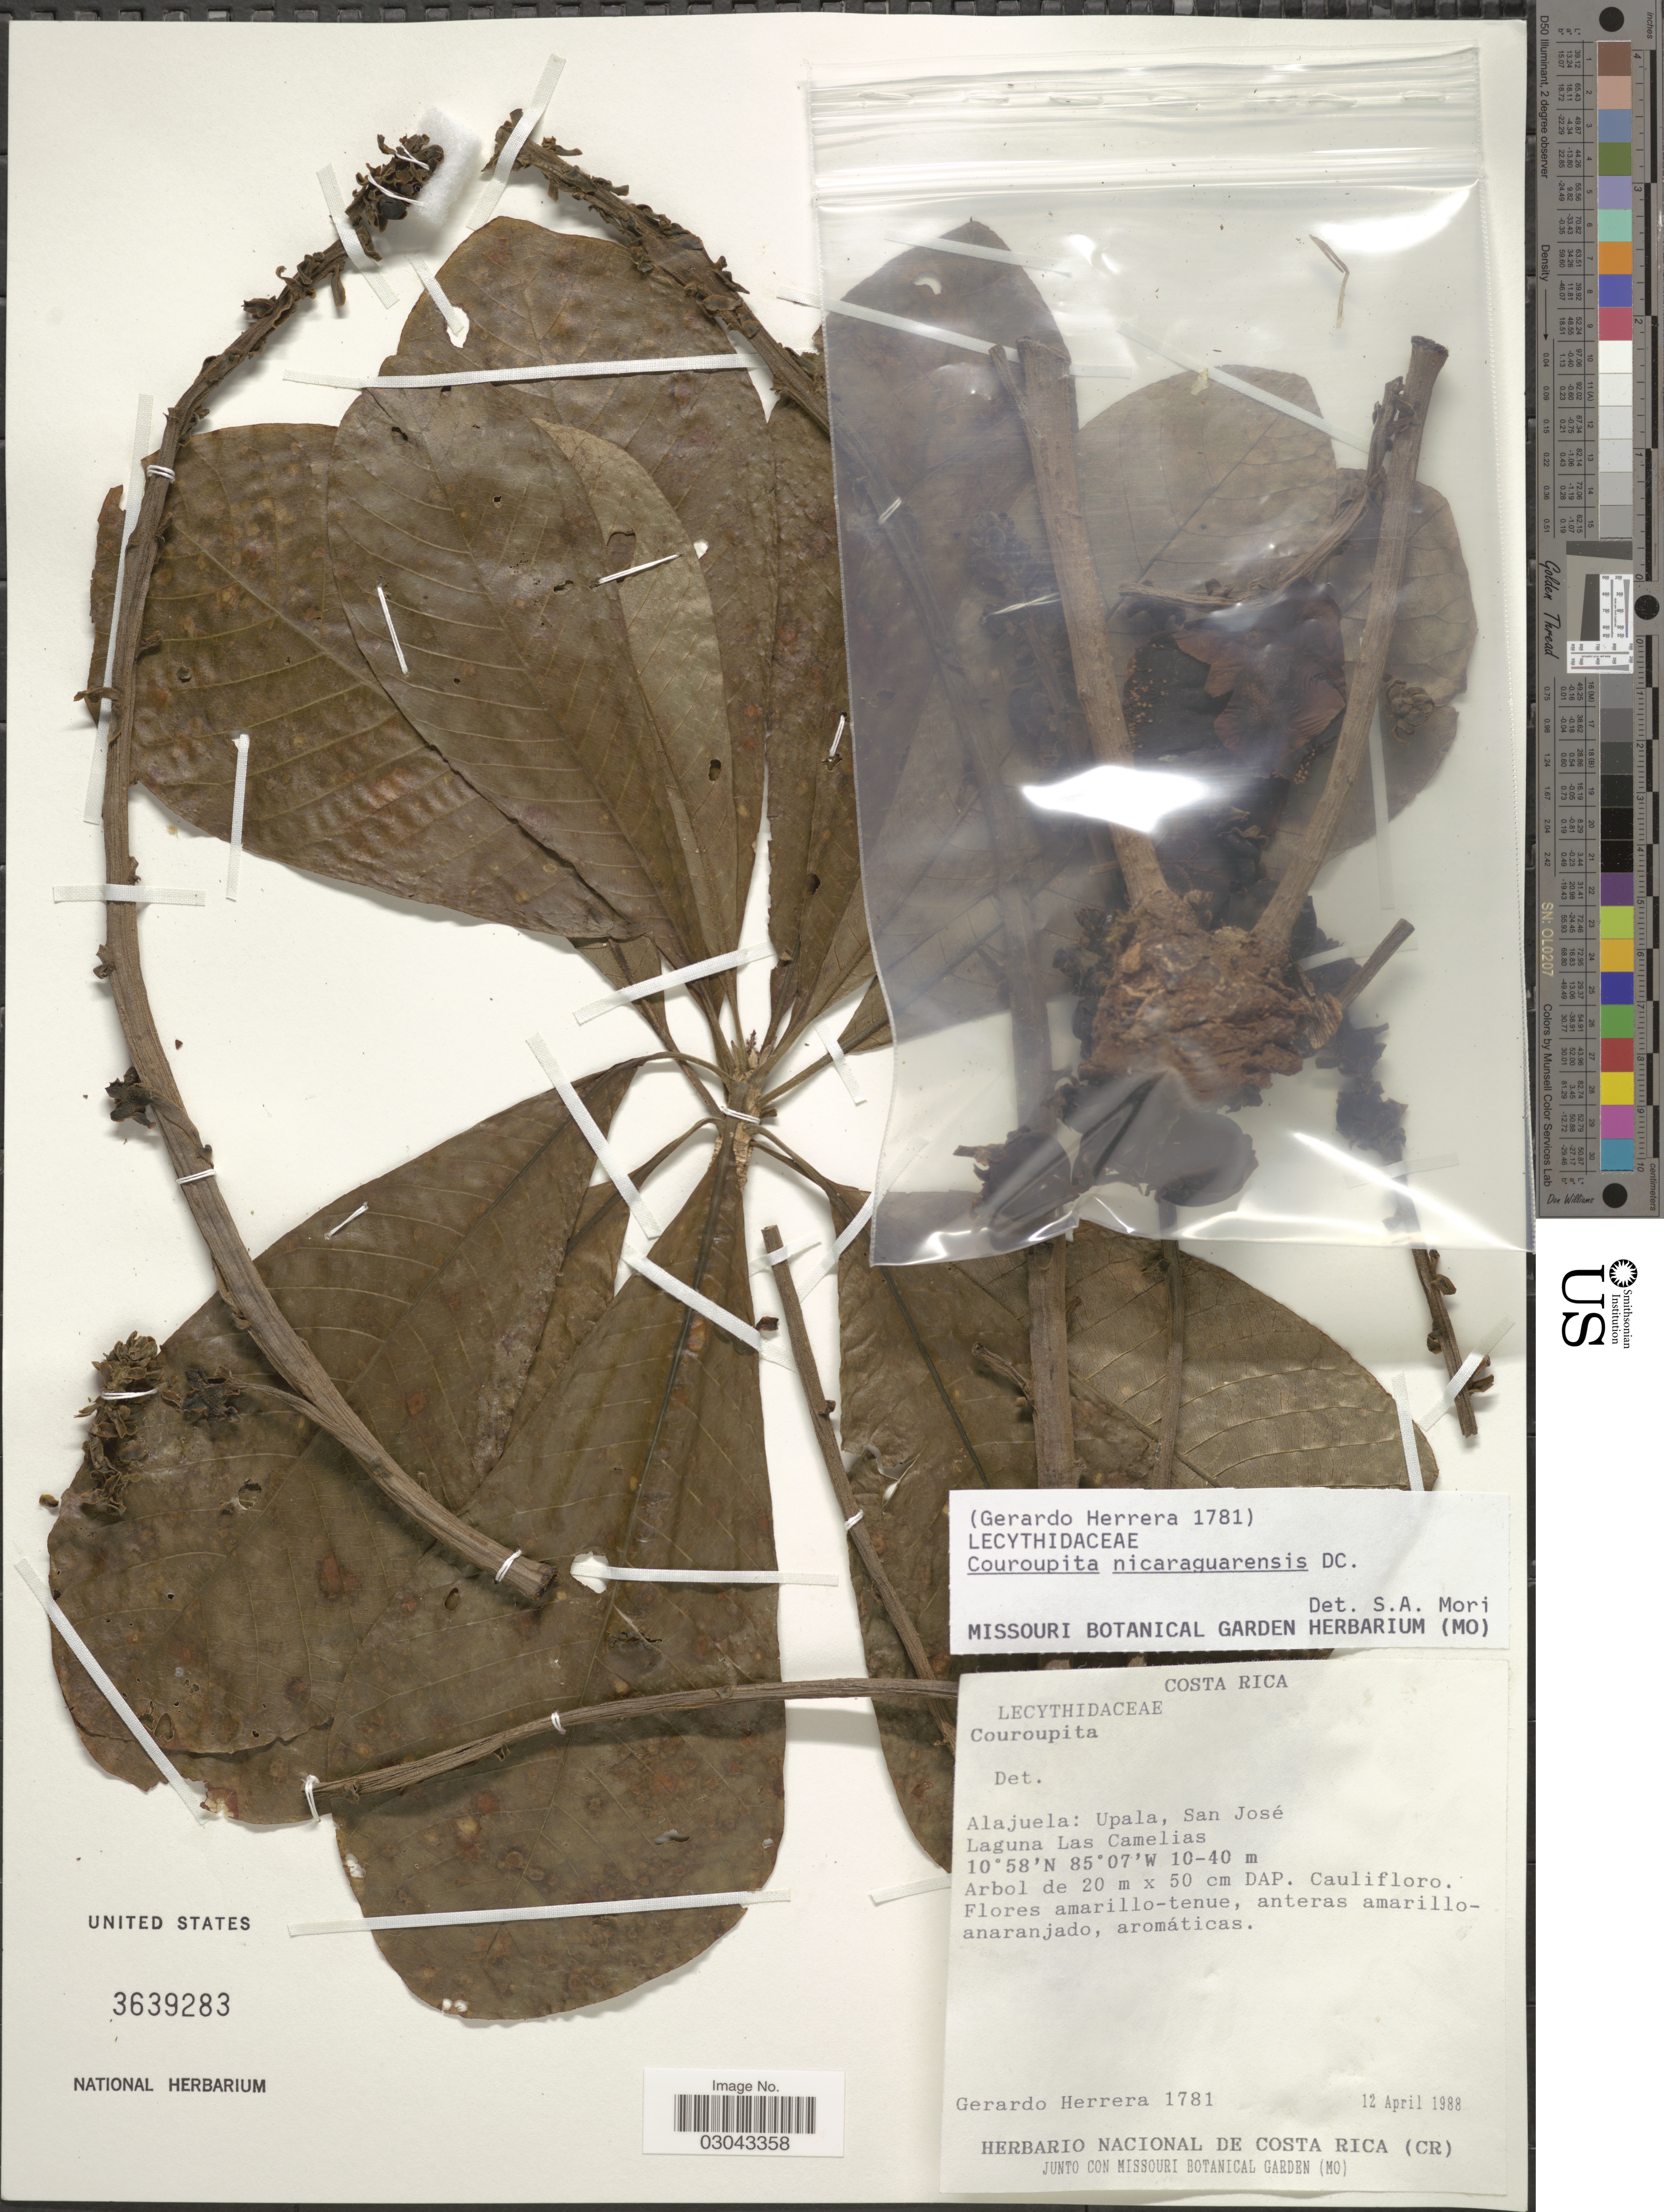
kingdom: Plantae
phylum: Tracheophyta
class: Magnoliopsida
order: Ericales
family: Lecythidaceae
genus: Couroupita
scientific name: Couroupita nicaraguarensis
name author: DC.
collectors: G. Herrera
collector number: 1781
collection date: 1988-04-12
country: Costa Rica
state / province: Alajuela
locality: Upala, San José, Laguna Las Camelias.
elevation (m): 10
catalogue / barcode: US 3639283